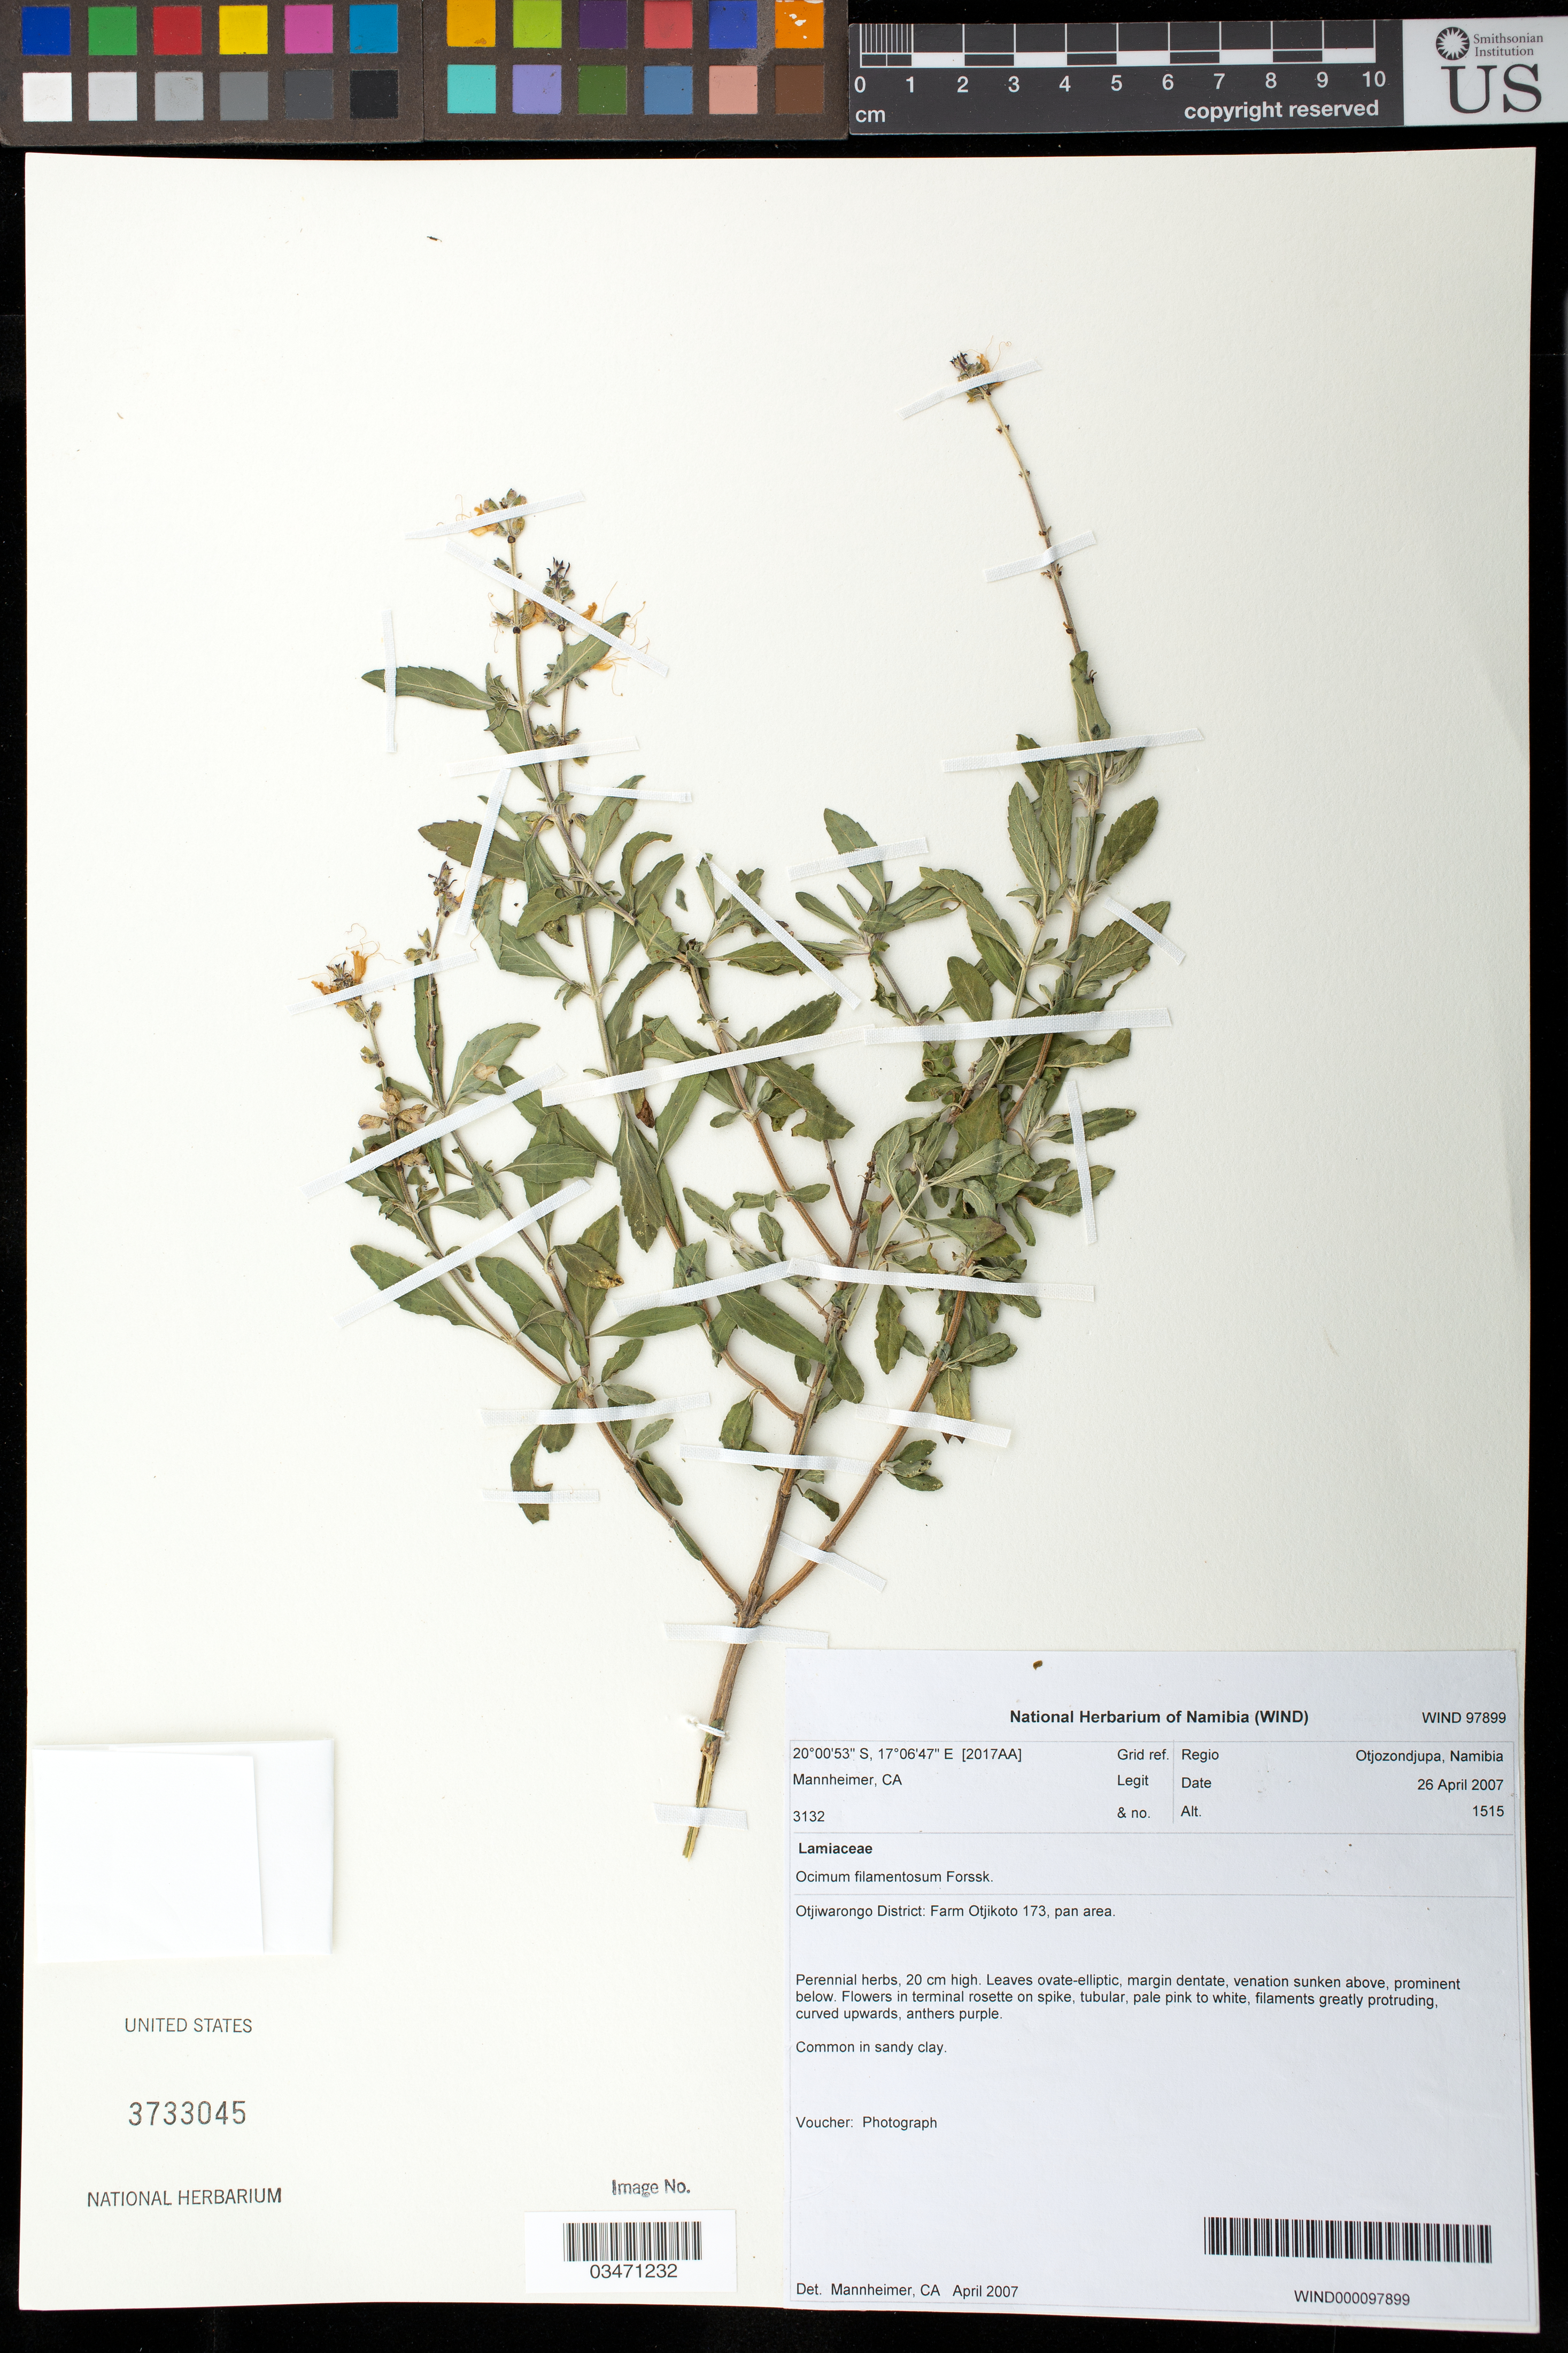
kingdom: Plantae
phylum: Tracheophyta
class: Magnoliopsida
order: Lamiales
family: Lamiaceae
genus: Ocimum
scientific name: Ocimum filamentosum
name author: Forssk.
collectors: C. A. Mannheimer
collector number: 3132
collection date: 2010-04-16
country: Namibia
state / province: Khomas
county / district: Windhoek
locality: Omitiomire 439 Farm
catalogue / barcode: US 3733045